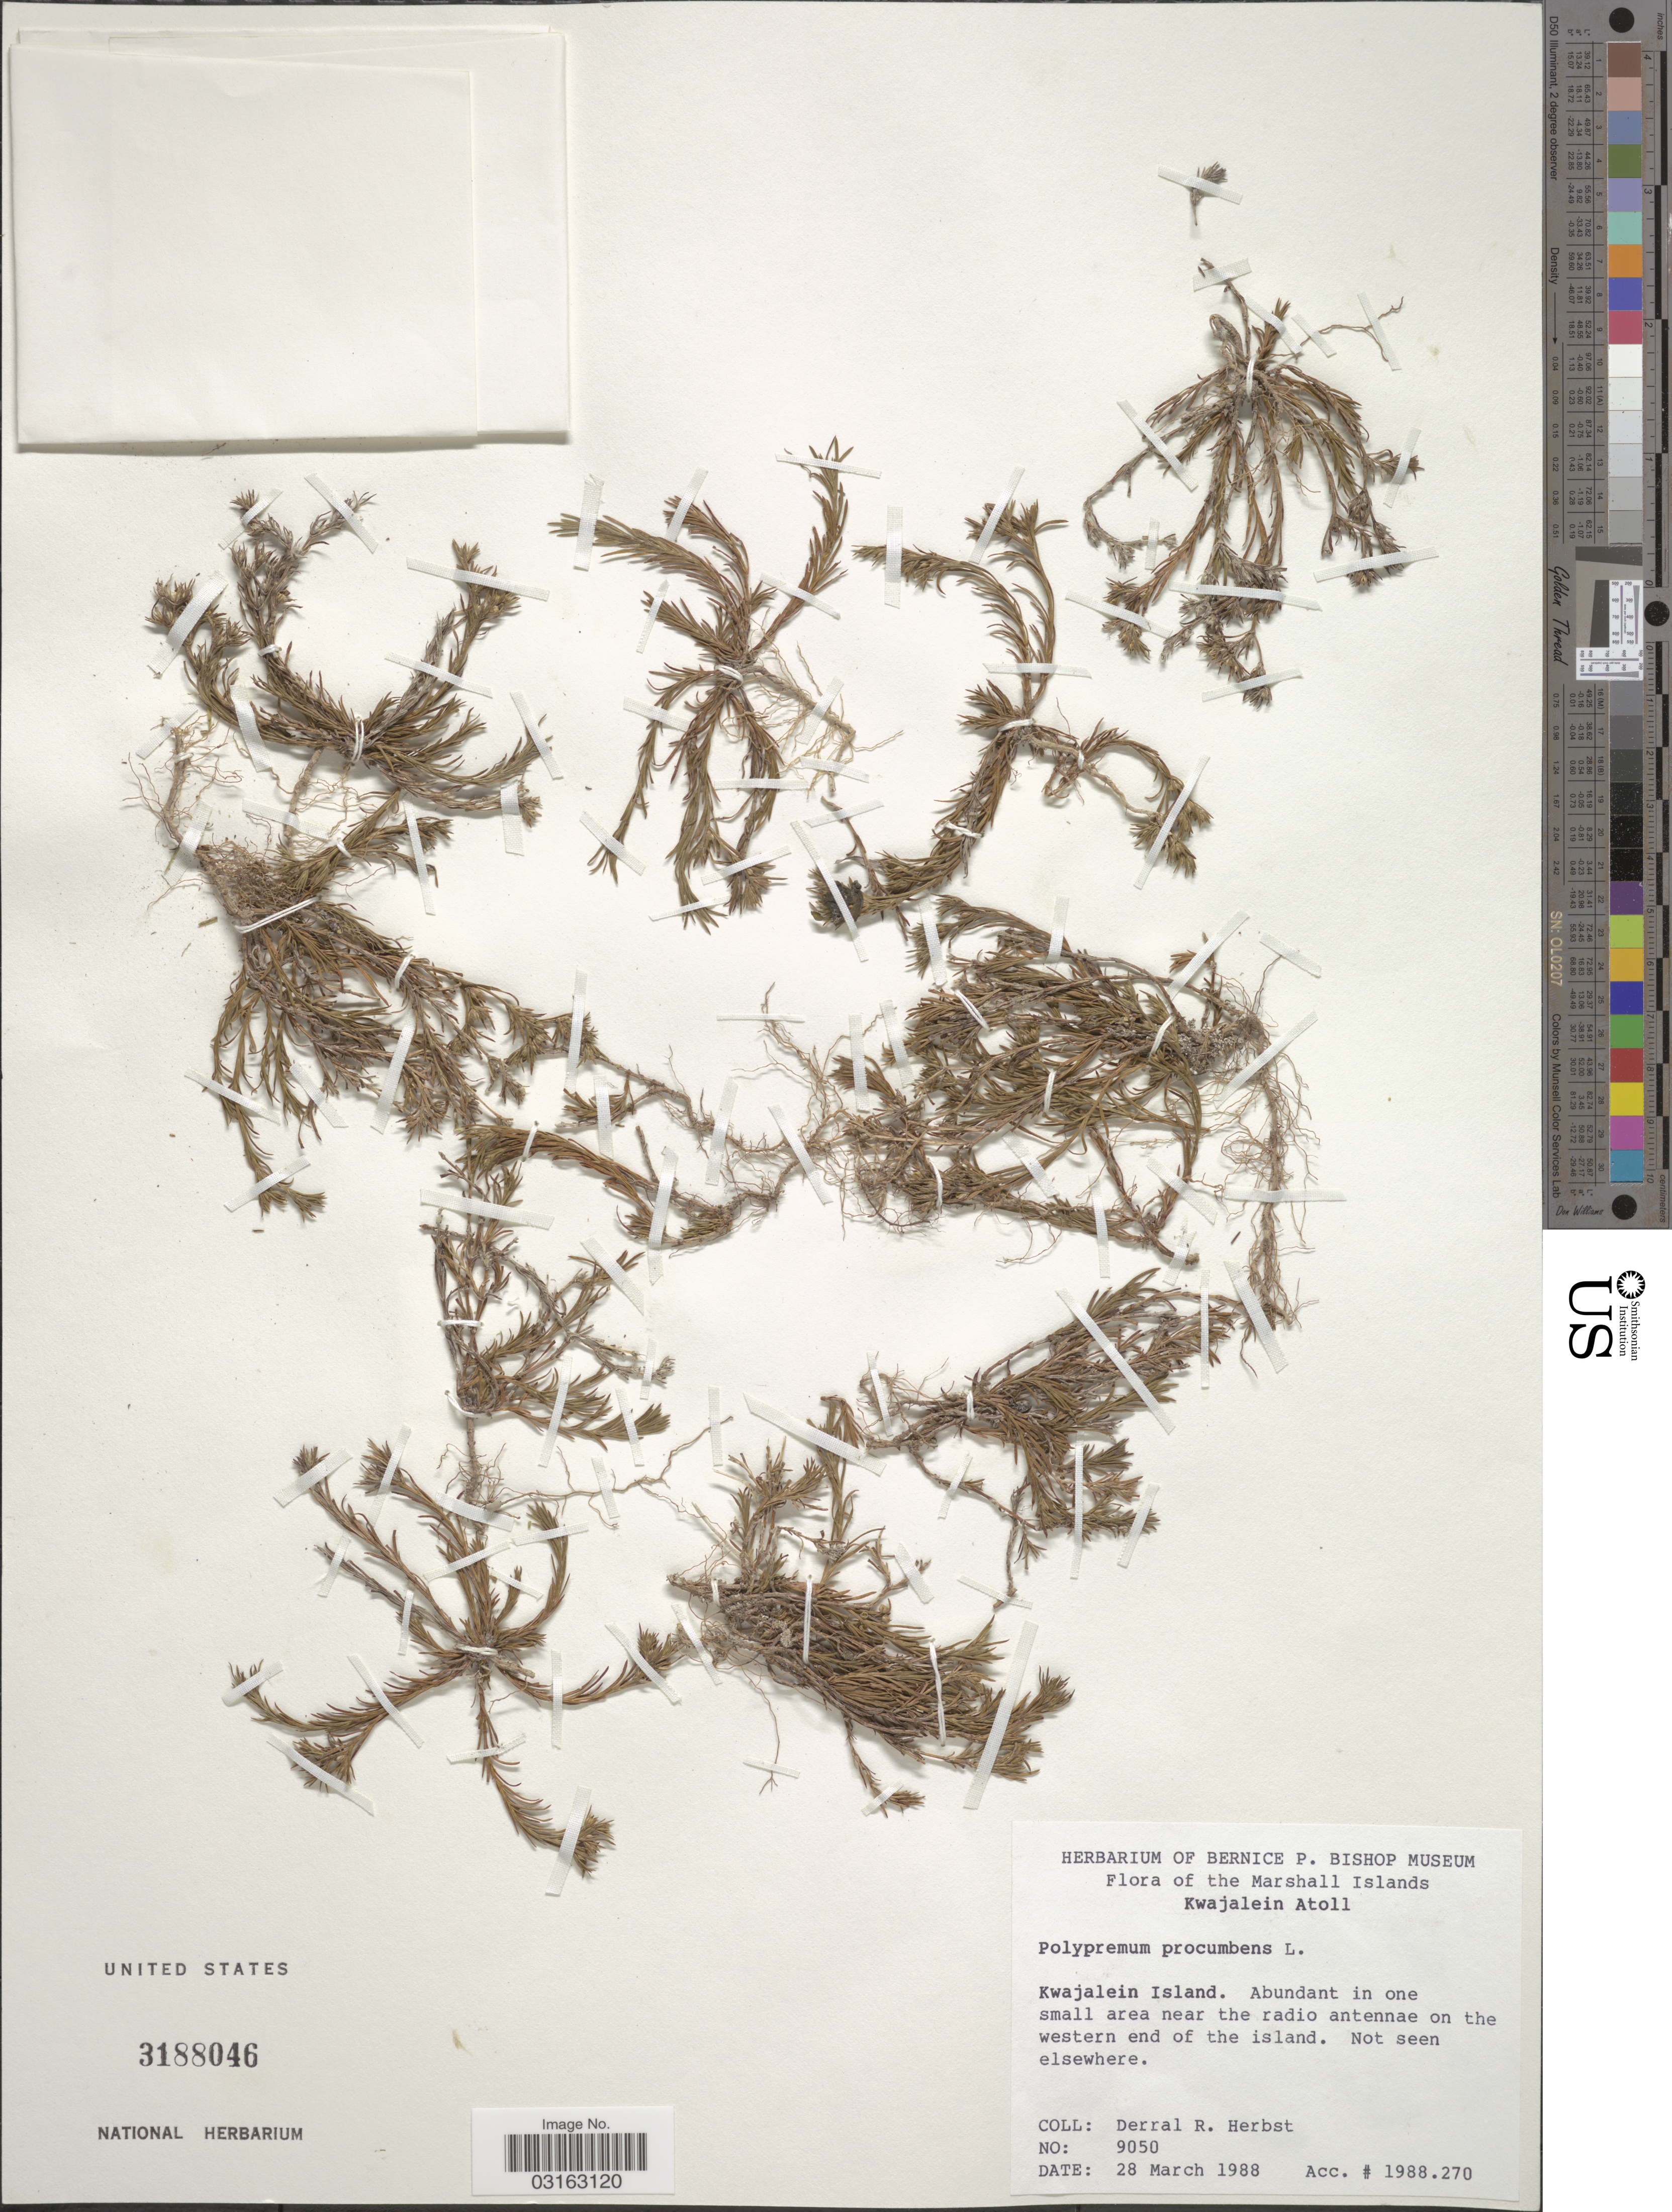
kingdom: Plantae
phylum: Tracheophyta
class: Magnoliopsida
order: Lamiales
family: Tetrachondraceae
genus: Polypremum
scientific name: Polypremum procumbens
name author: L.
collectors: D. R. Herbst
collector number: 9050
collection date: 1988-03-28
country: Marshall Islands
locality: The Marshall Islands. Kwajalein Atoll. Kwajalein Island. Abundant in one small area near the radio antennae on the western end of the island.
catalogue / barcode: US 3188046